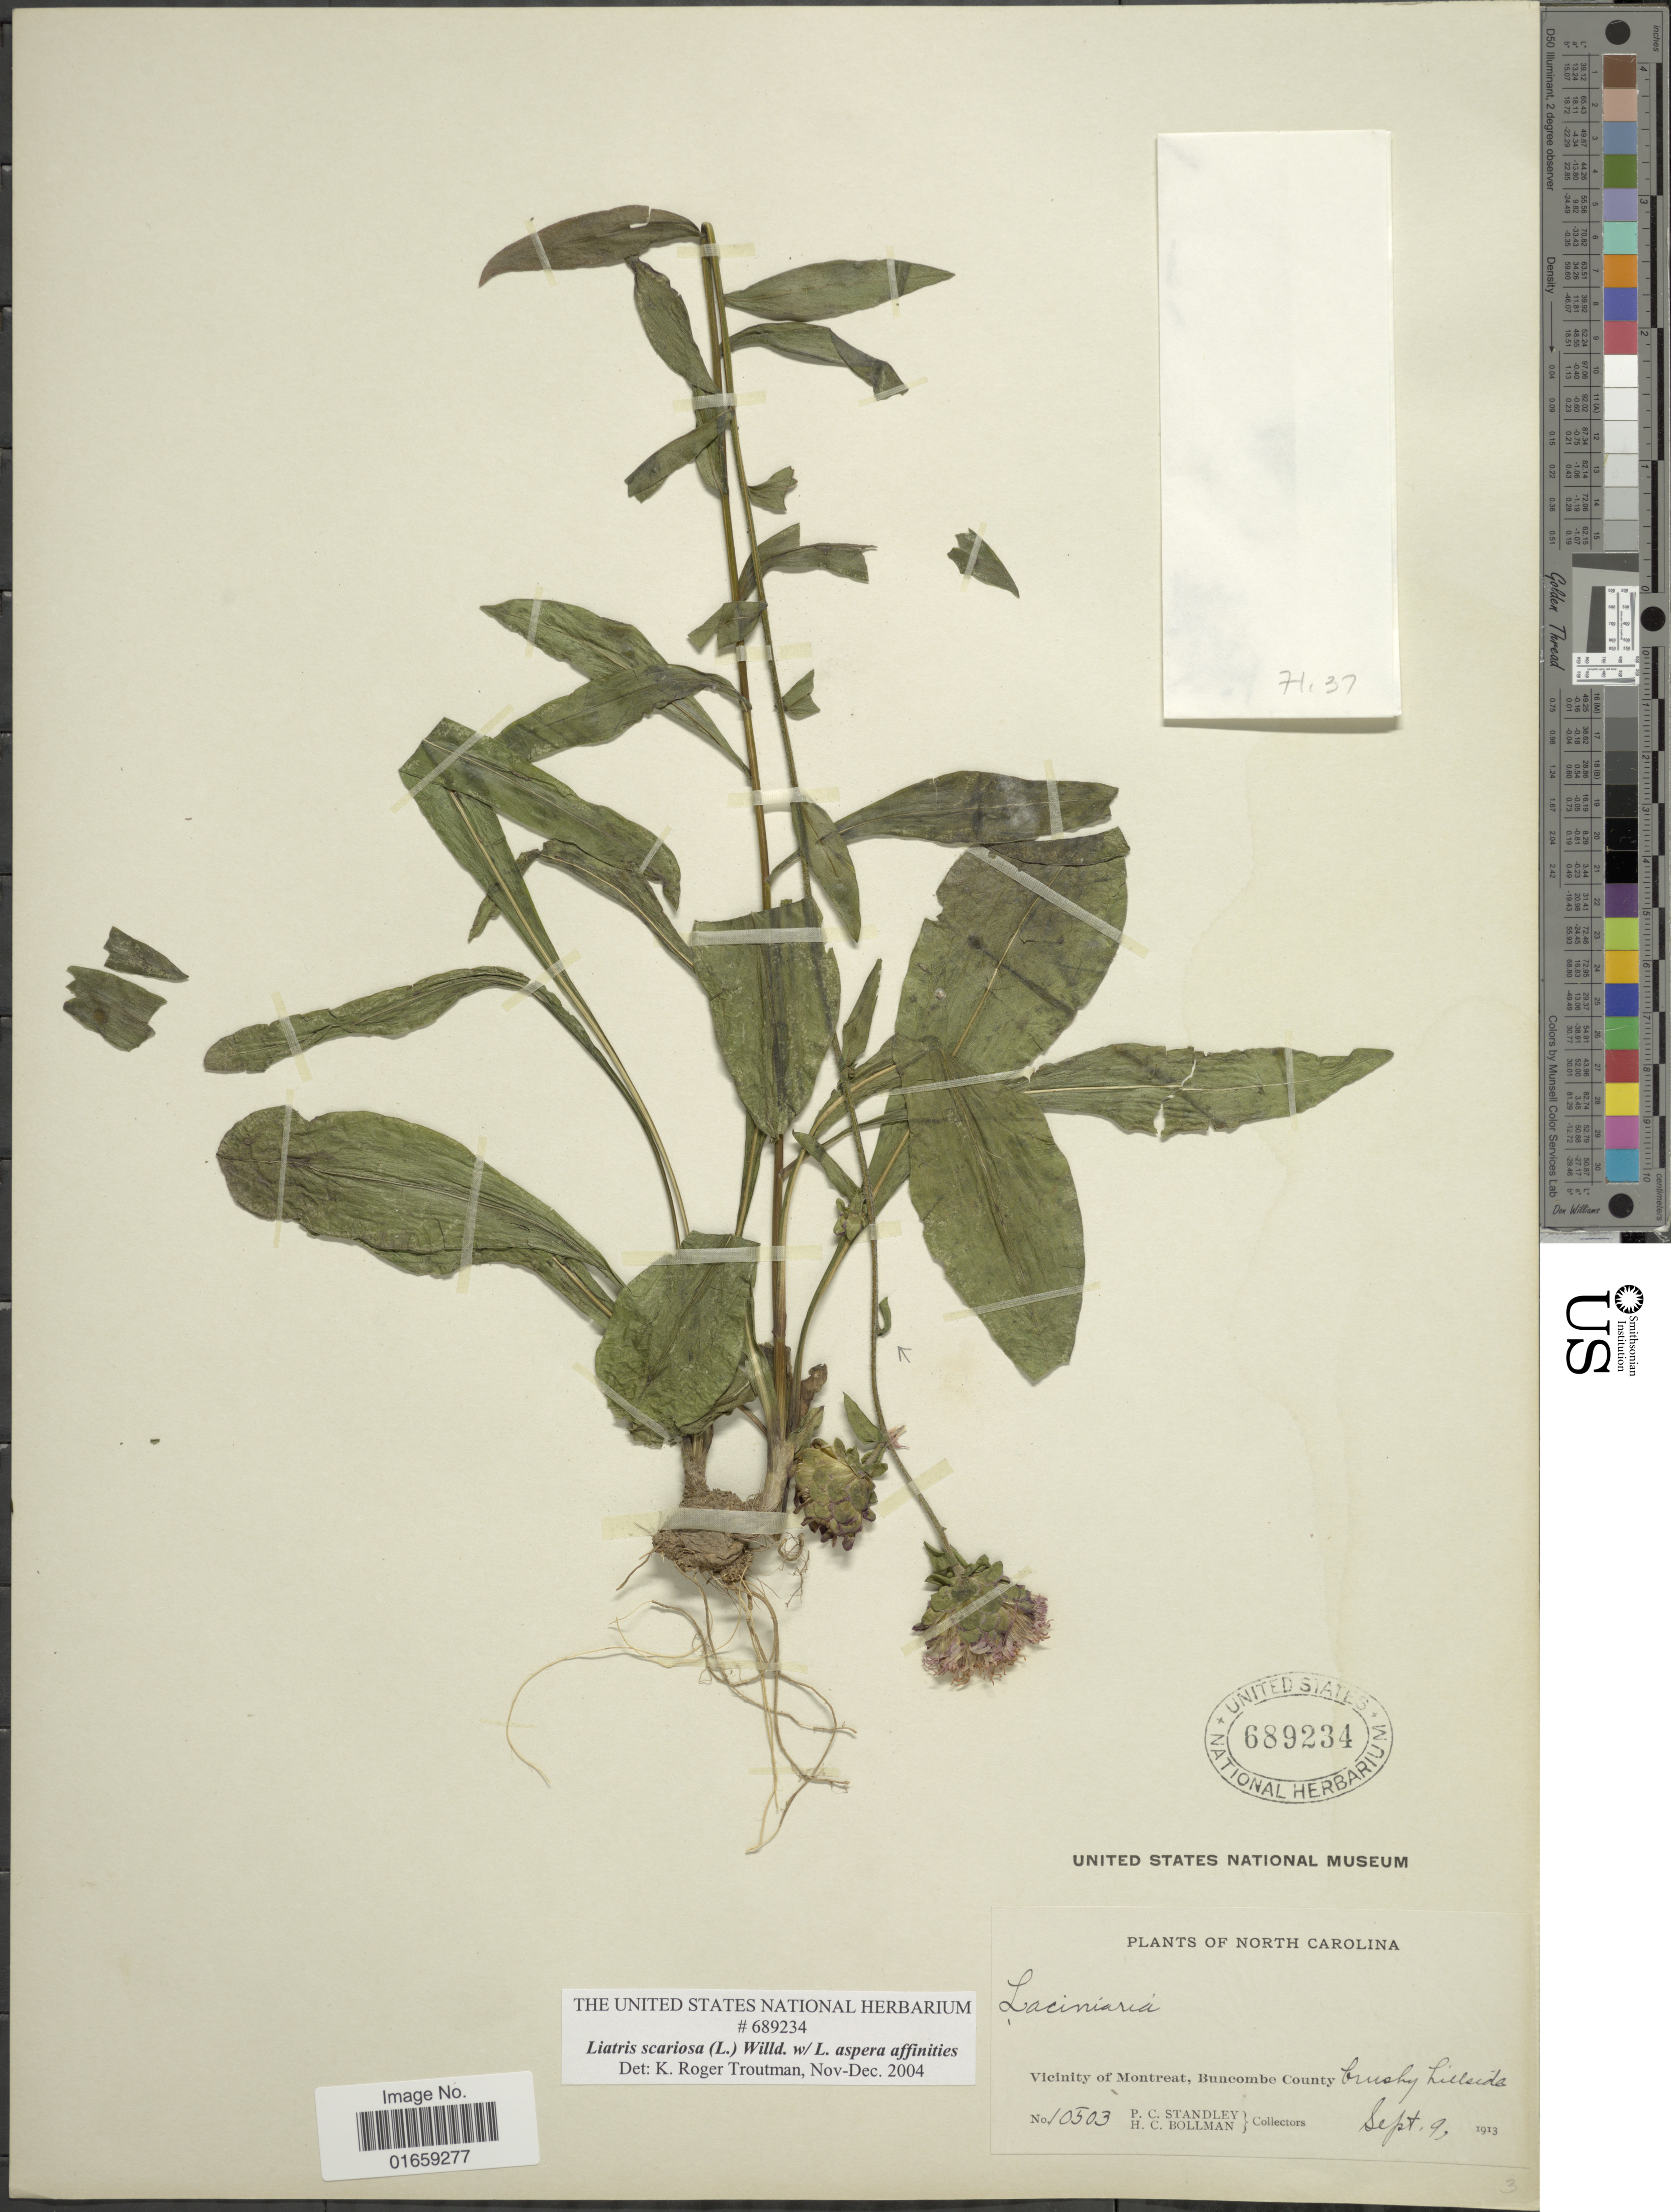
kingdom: Plantae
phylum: Tracheophyta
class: Magnoliopsida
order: Asterales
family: Asteraceae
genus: Liatris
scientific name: Liatris scariosa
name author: (L.) Willd.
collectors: P. C. Standley & H. C. Bollman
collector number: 10503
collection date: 1913-09-09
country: United States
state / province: North Carolina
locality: Vicinity of Montreat, Buncombe County, brushy hillside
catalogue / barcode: US 689234